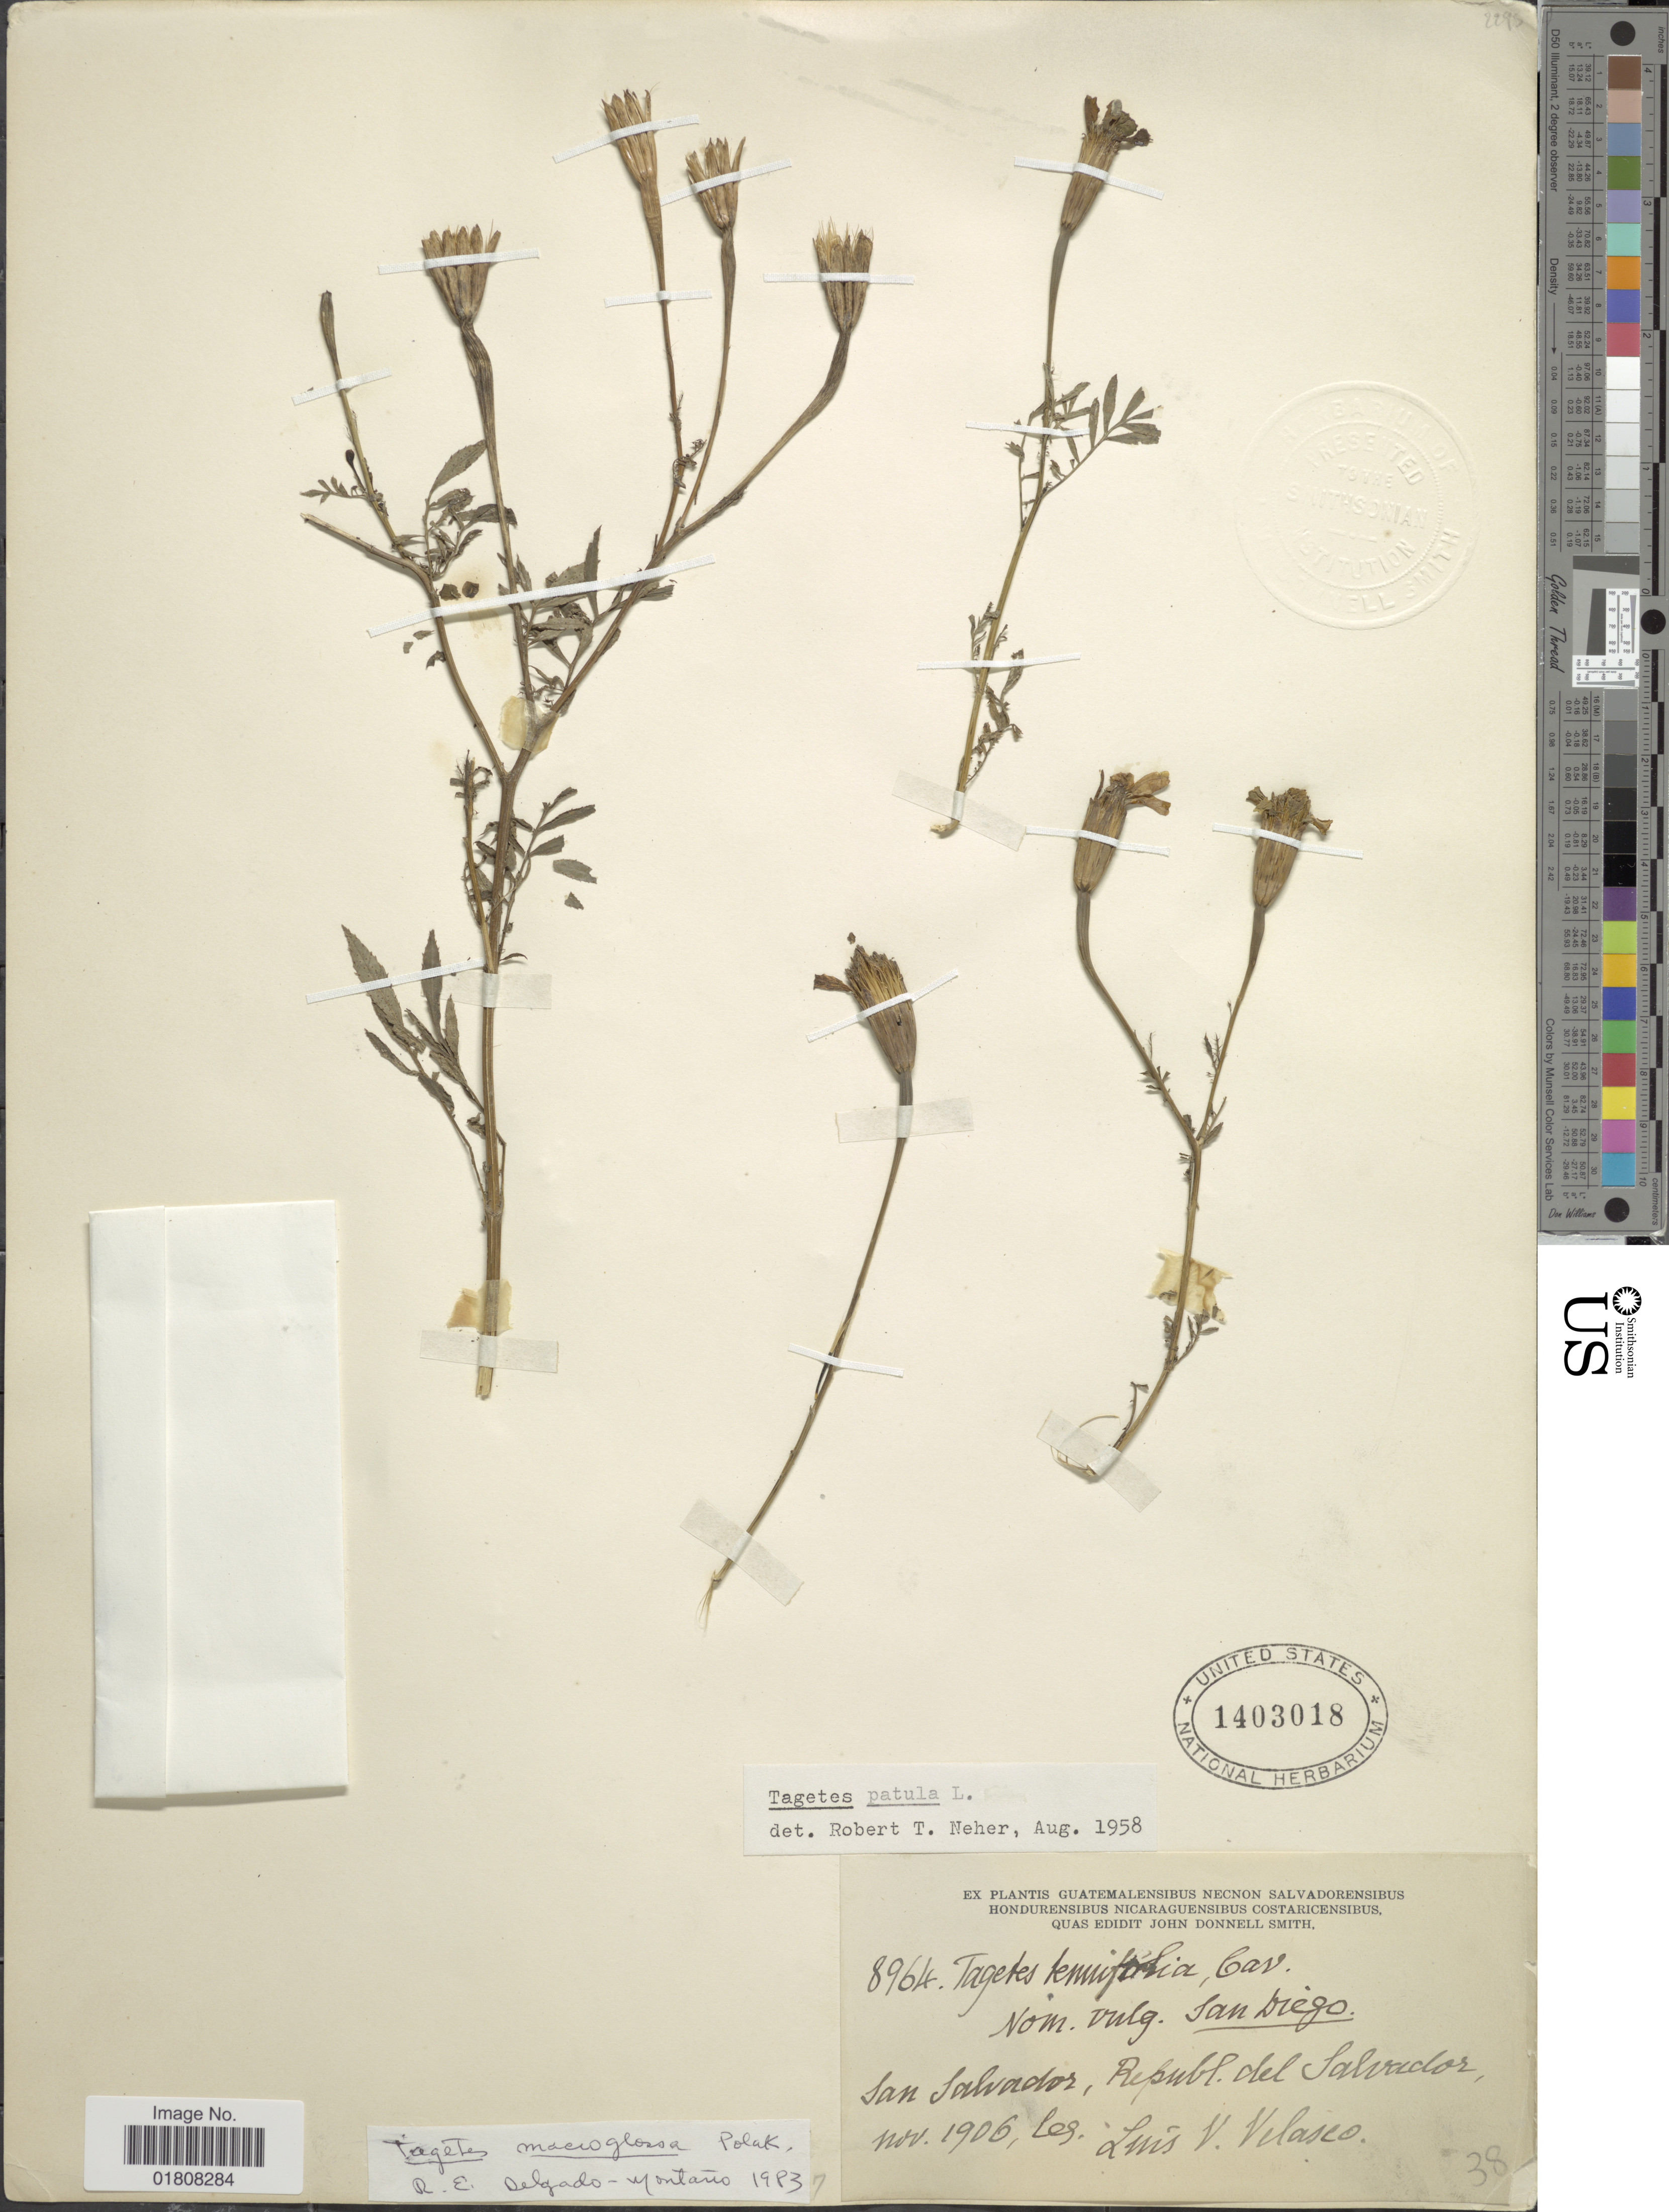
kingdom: Plantae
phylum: Tracheophyta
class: Magnoliopsida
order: Asterales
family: Asteraceae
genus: Tagetes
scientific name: Tagetes macroglossa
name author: Polak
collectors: L. Velasco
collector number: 8964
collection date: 1906-11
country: El Salvador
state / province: San Salvador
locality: Republ. del Salvador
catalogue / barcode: US 1403018